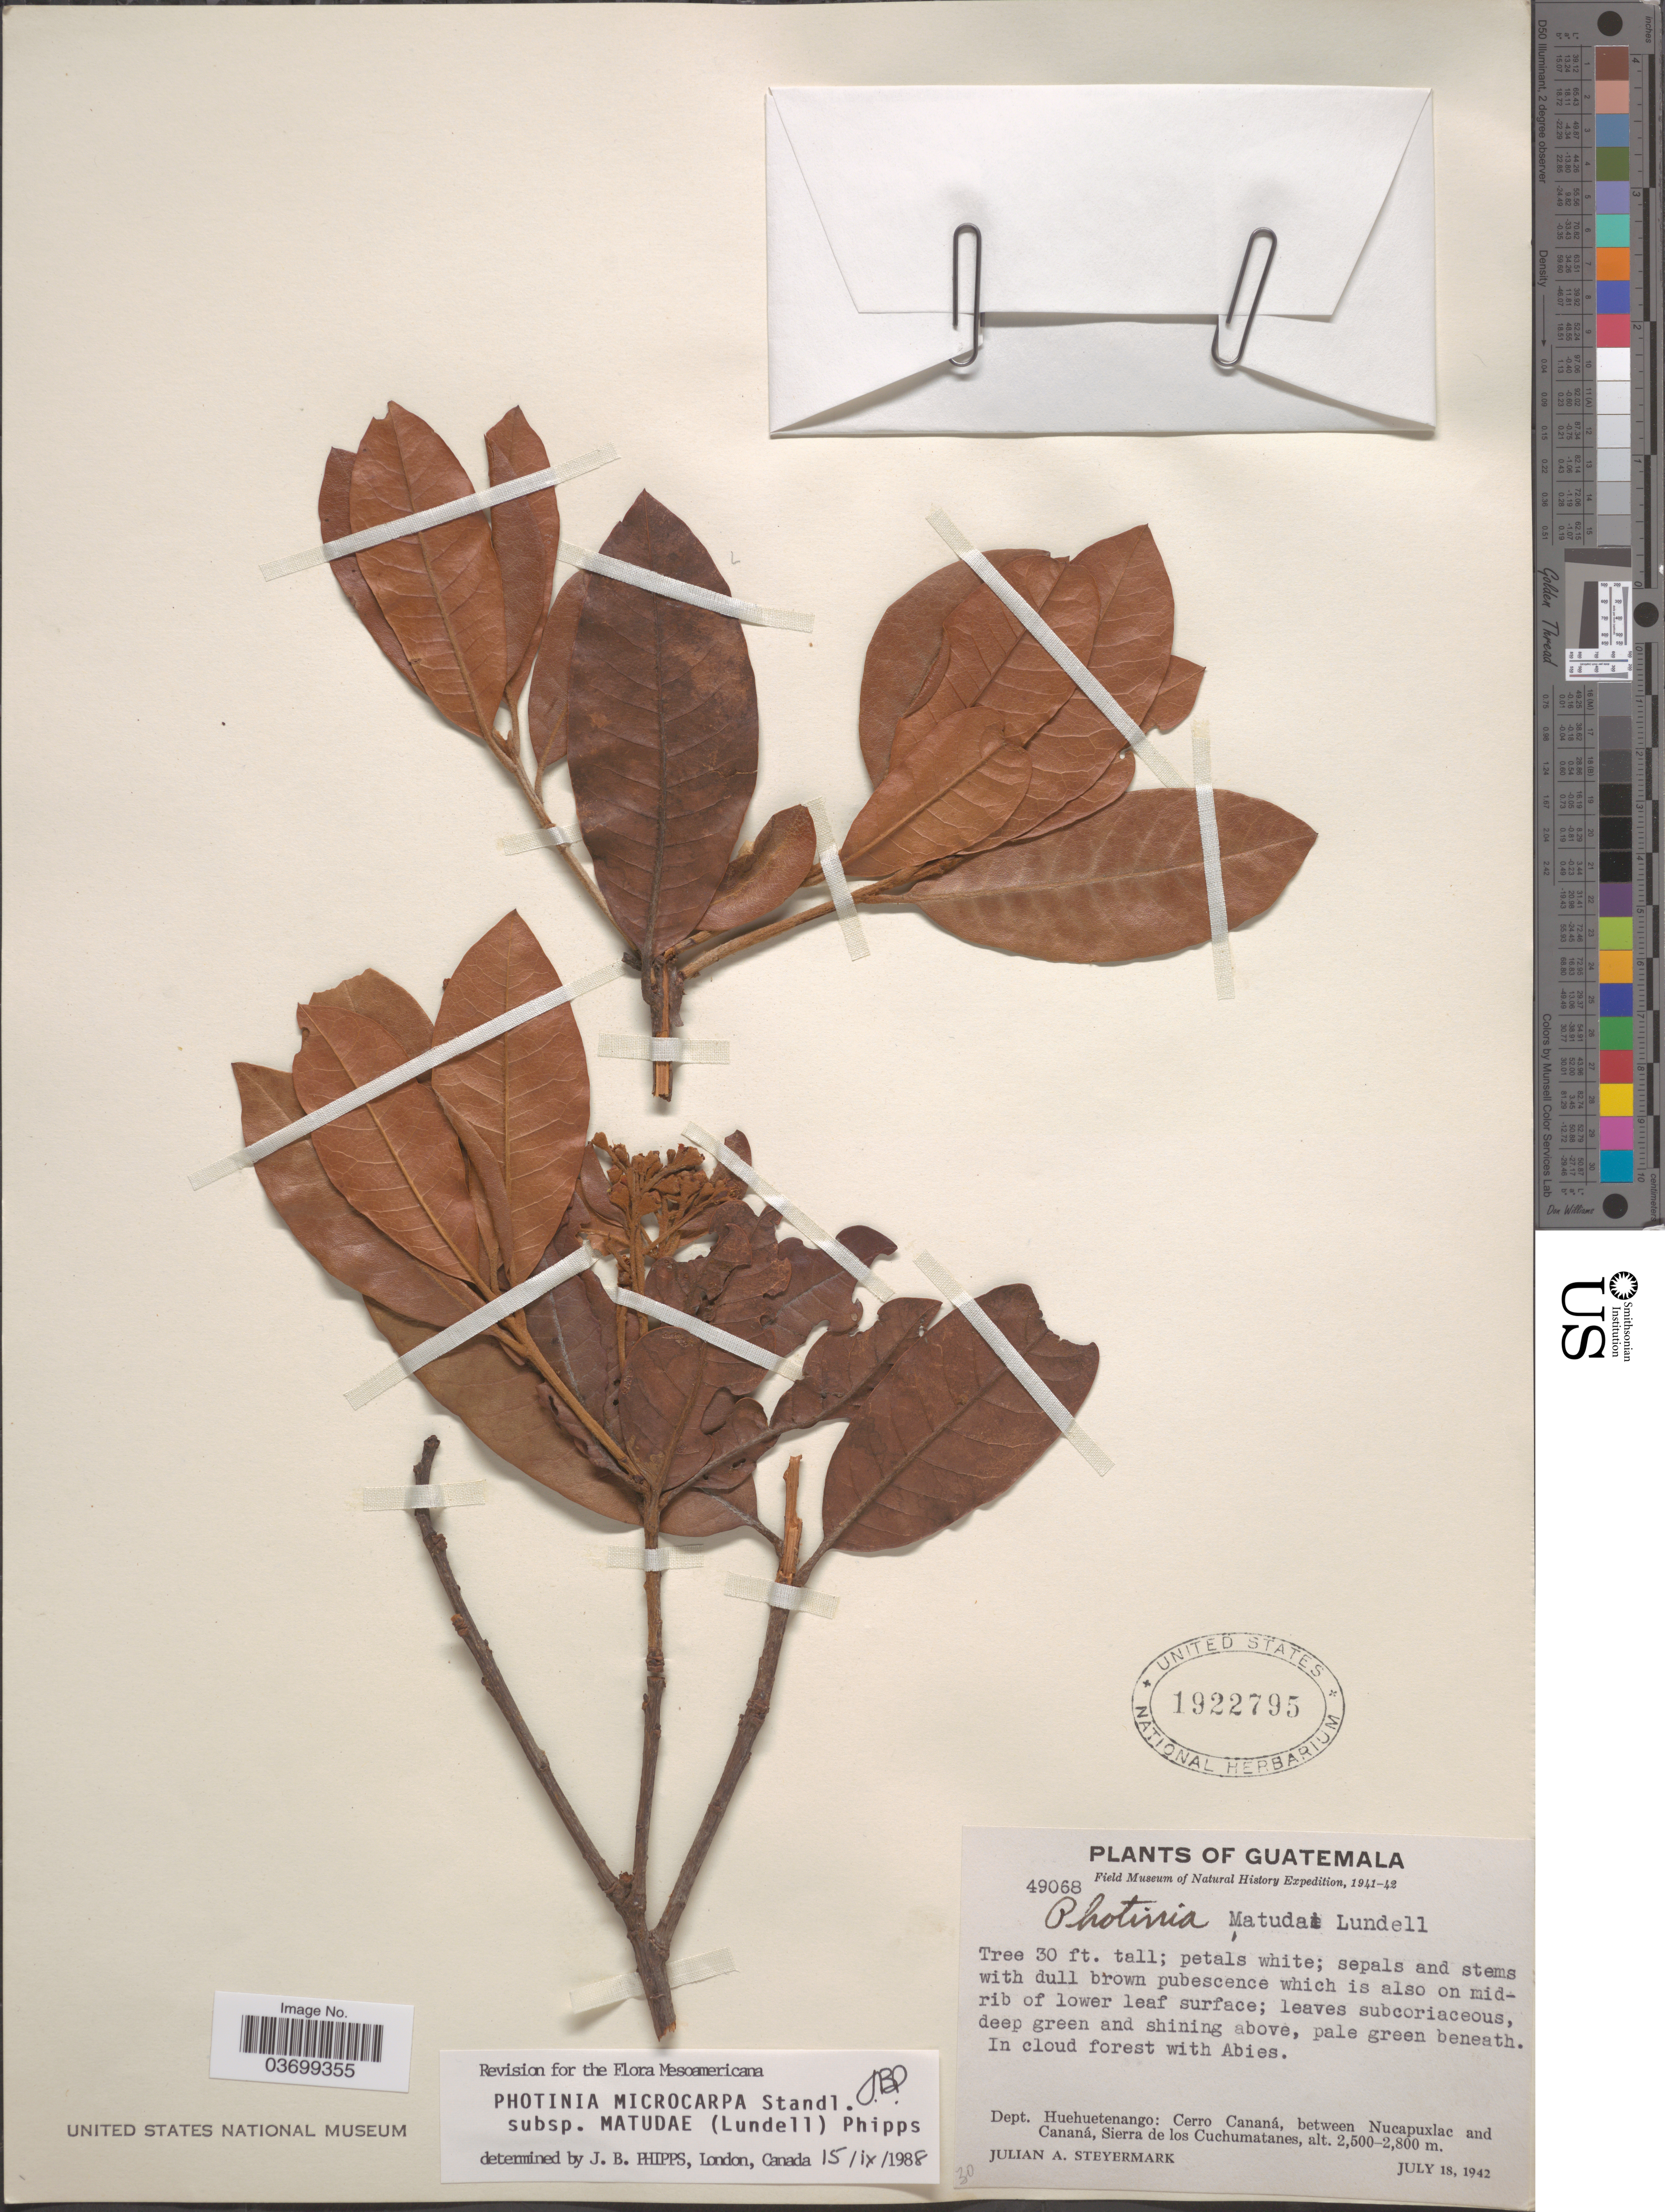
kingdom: Plantae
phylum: Tracheophyta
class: Magnoliopsida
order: Rosales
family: Rosaceae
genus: Phippsiomeles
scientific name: Phippsiomeles matudae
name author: (Lundell) B.B. Liu & J. Wen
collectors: J. Steyermark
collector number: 49068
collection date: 1942-07-18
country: Guatemala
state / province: Huehuetenango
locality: Dept. Huehuetenango: Cerro Cananá, between Nucapuxlac and Cananá, Sierra de los Cuchumatanes.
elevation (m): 2500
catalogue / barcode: US 1922795